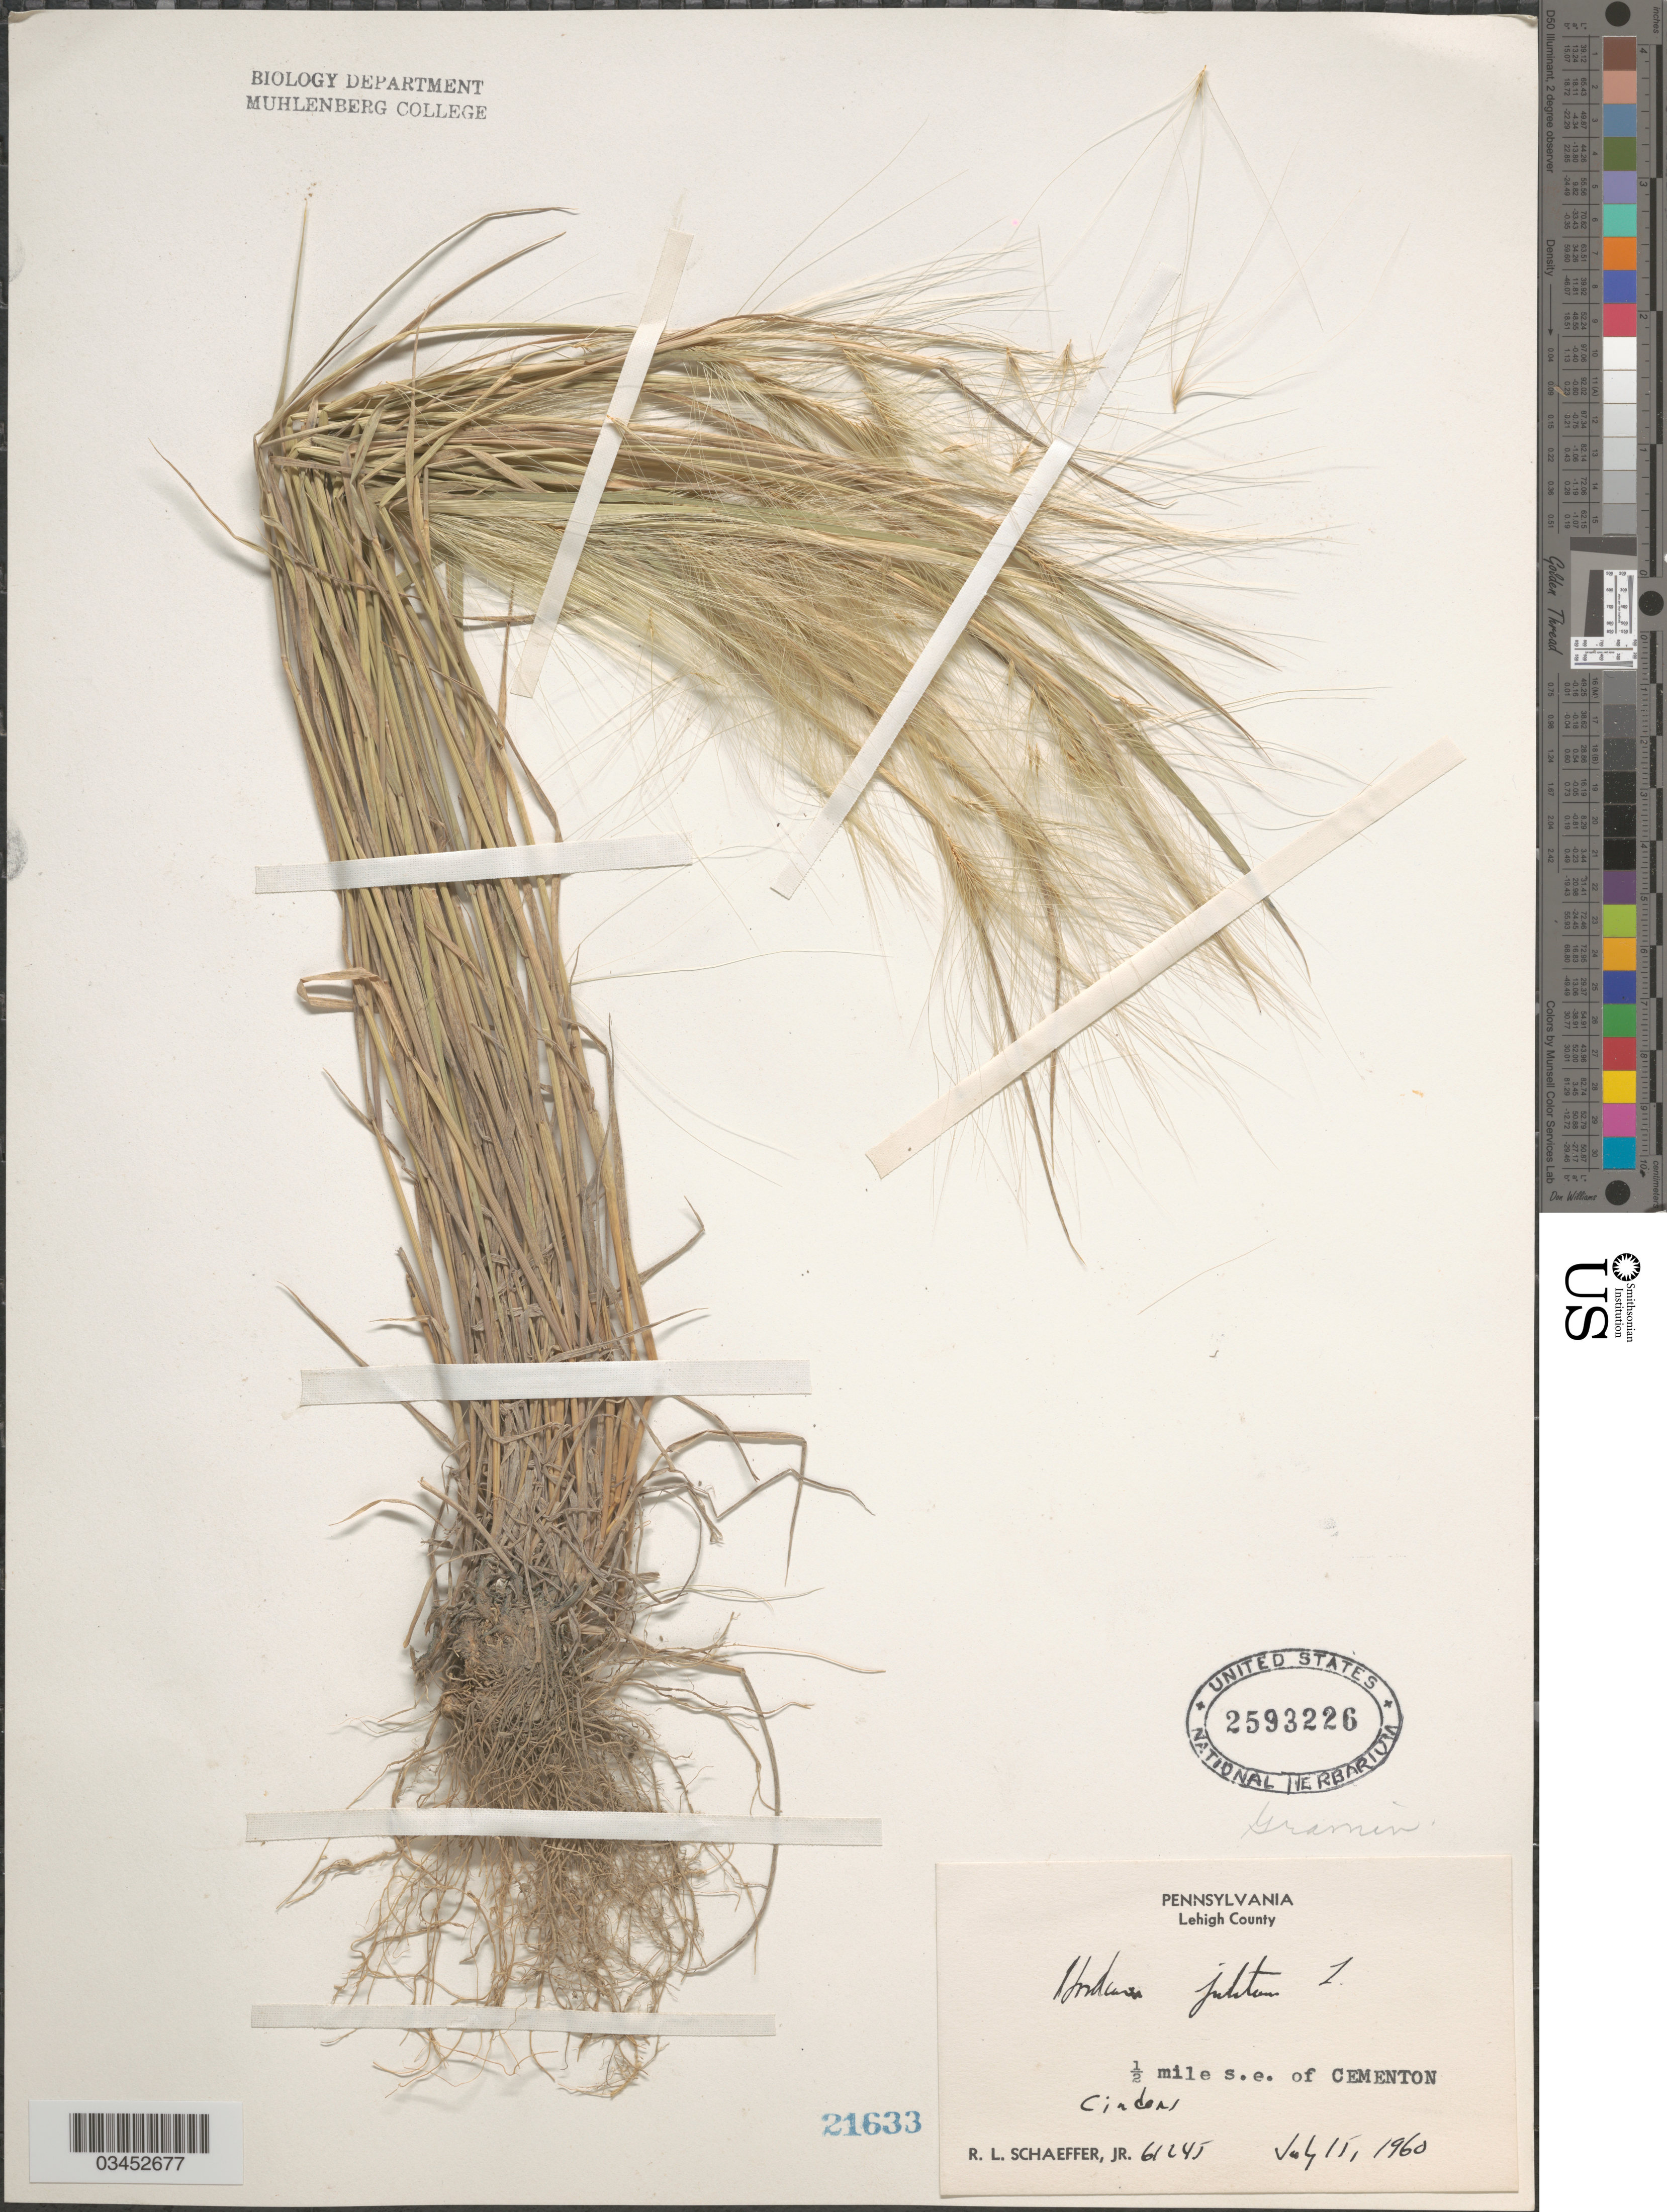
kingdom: Plantae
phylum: Tracheophyta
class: Liliopsida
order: Poales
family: Poaceae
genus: Hordeum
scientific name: Hordeum jubatum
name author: L.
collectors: R. L. Schaeffer Jr.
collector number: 61245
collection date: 1960-07-11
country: United States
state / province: Pennsylvania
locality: Lehigh County. ½ mile s. e. of Cementon. Cinder.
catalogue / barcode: US 2593226